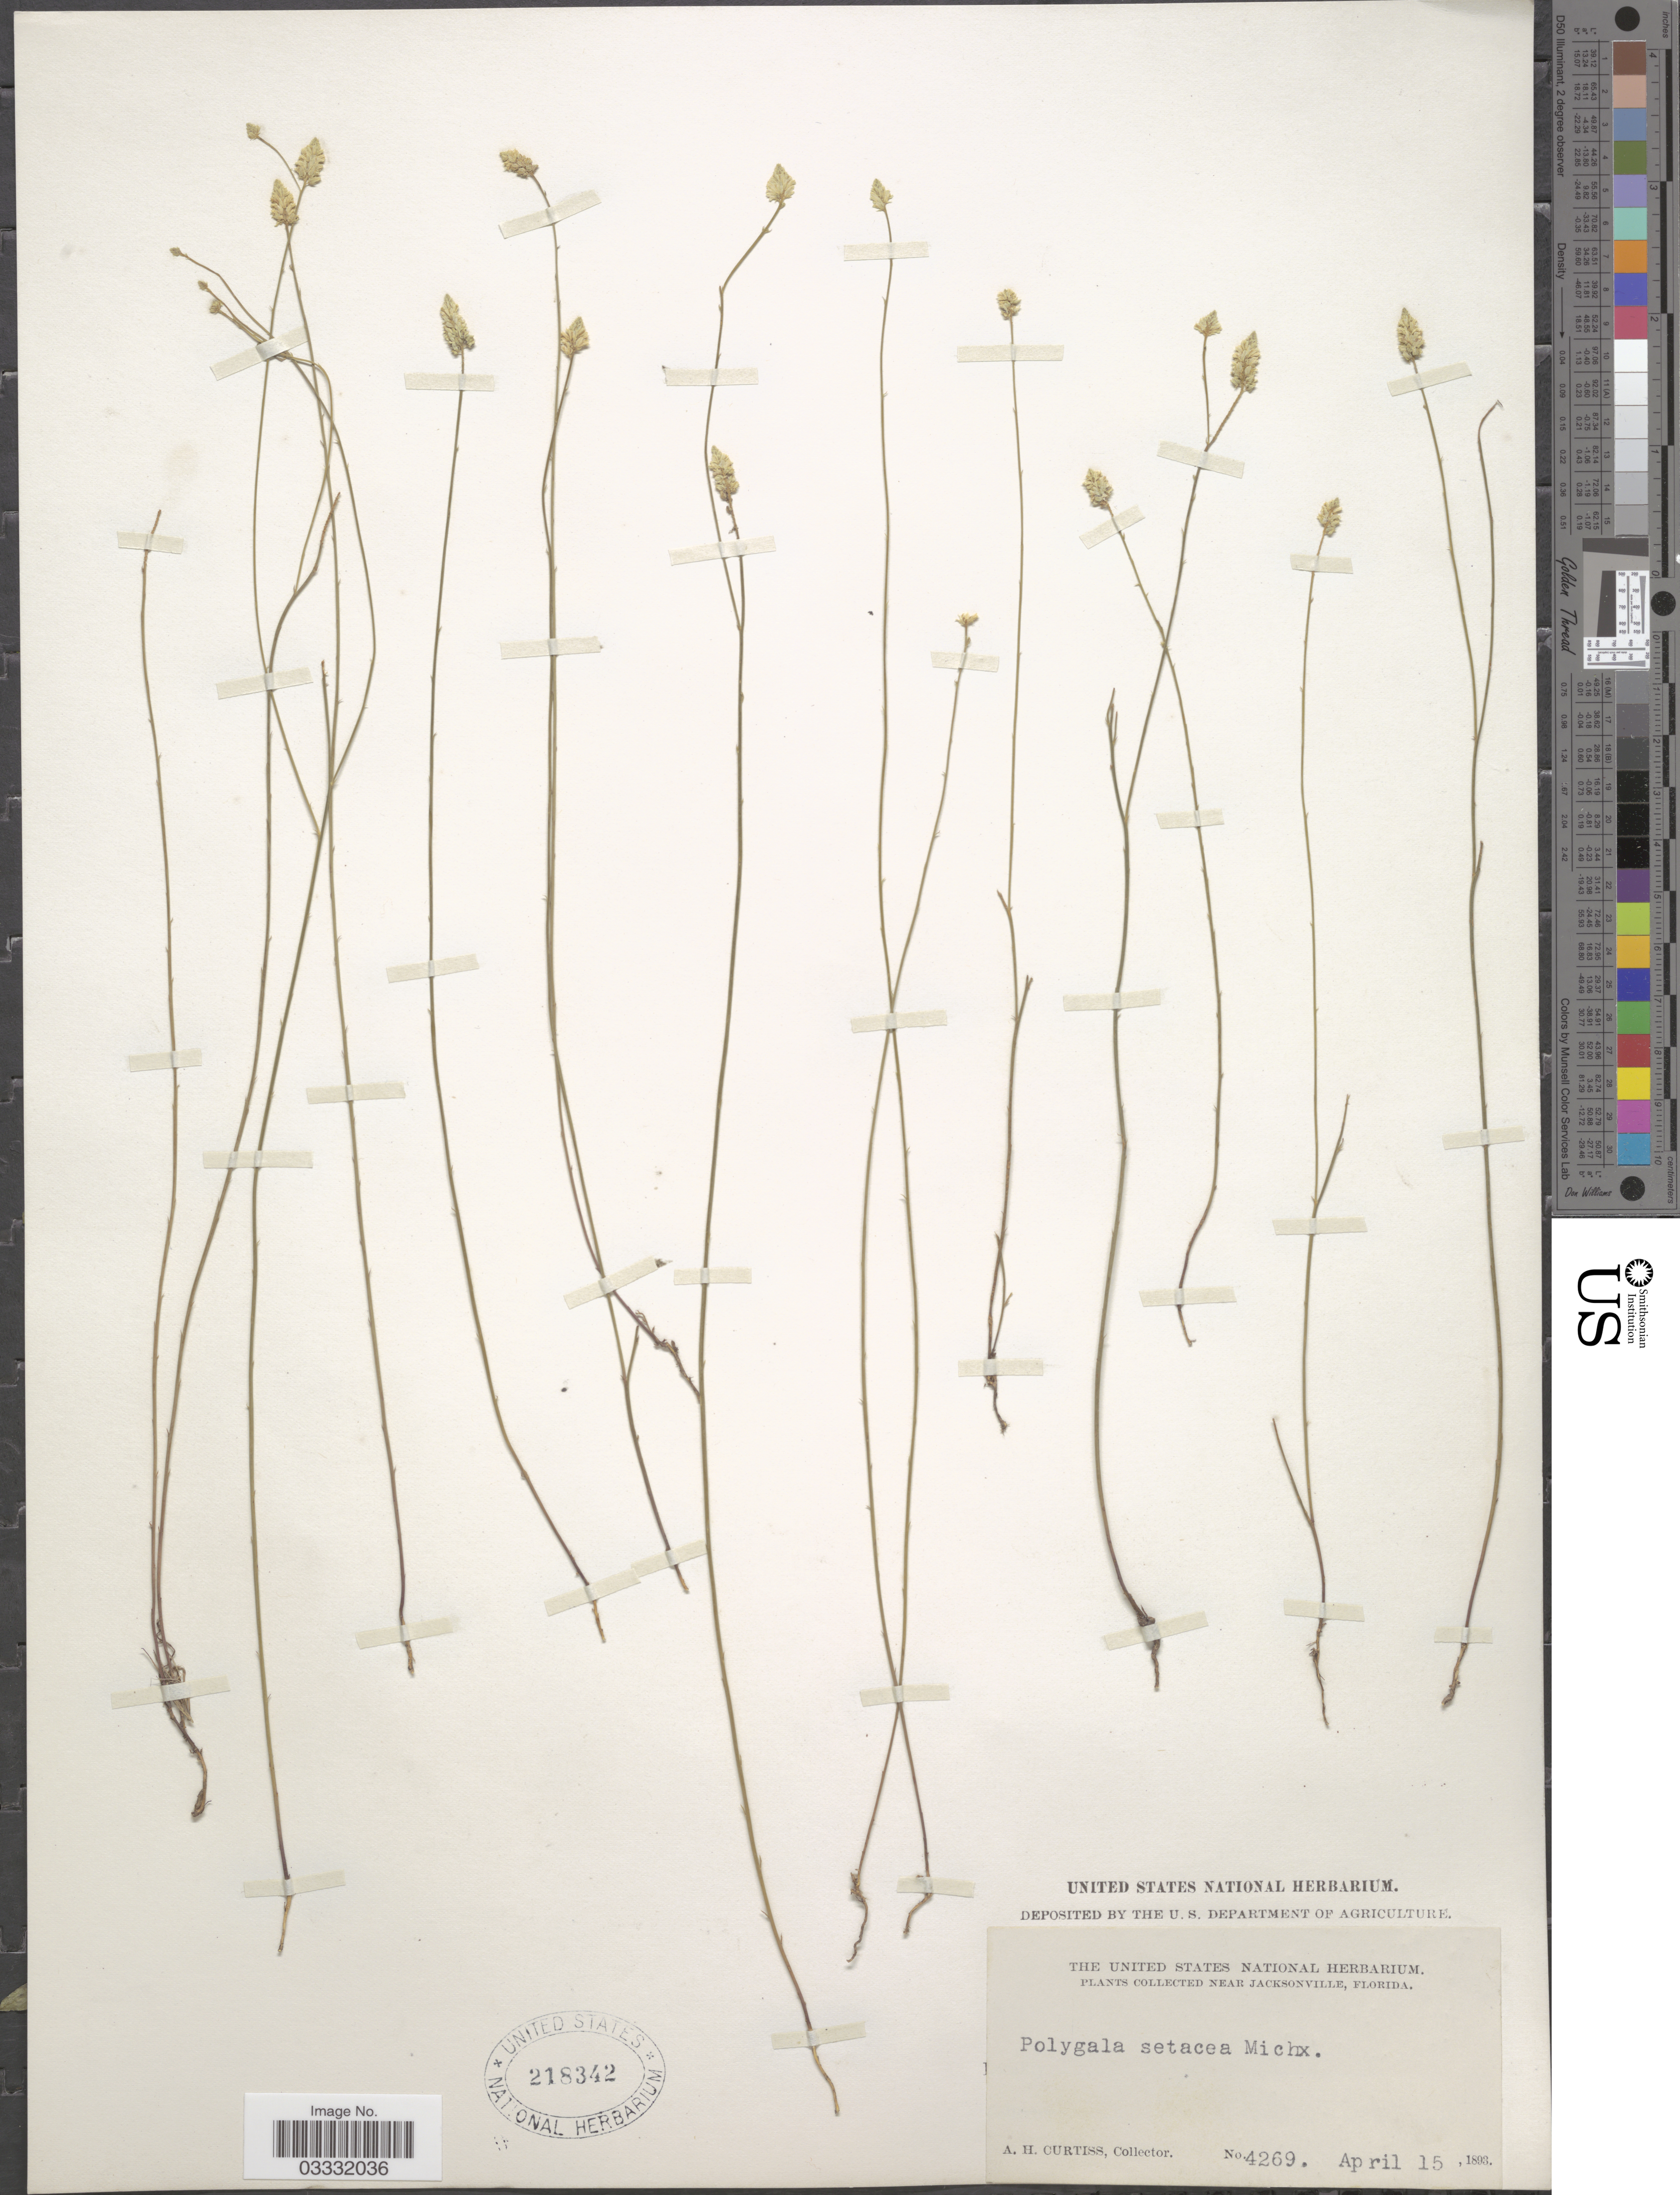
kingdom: Plantae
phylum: Tracheophyta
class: Magnoliopsida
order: Fabales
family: Polygalaceae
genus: Polygala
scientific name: Polygala setacea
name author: Michx.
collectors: A. H. Curtiss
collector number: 4269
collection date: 1893-04-15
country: United States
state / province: Florida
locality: Near Jacksonville.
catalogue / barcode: US 218342